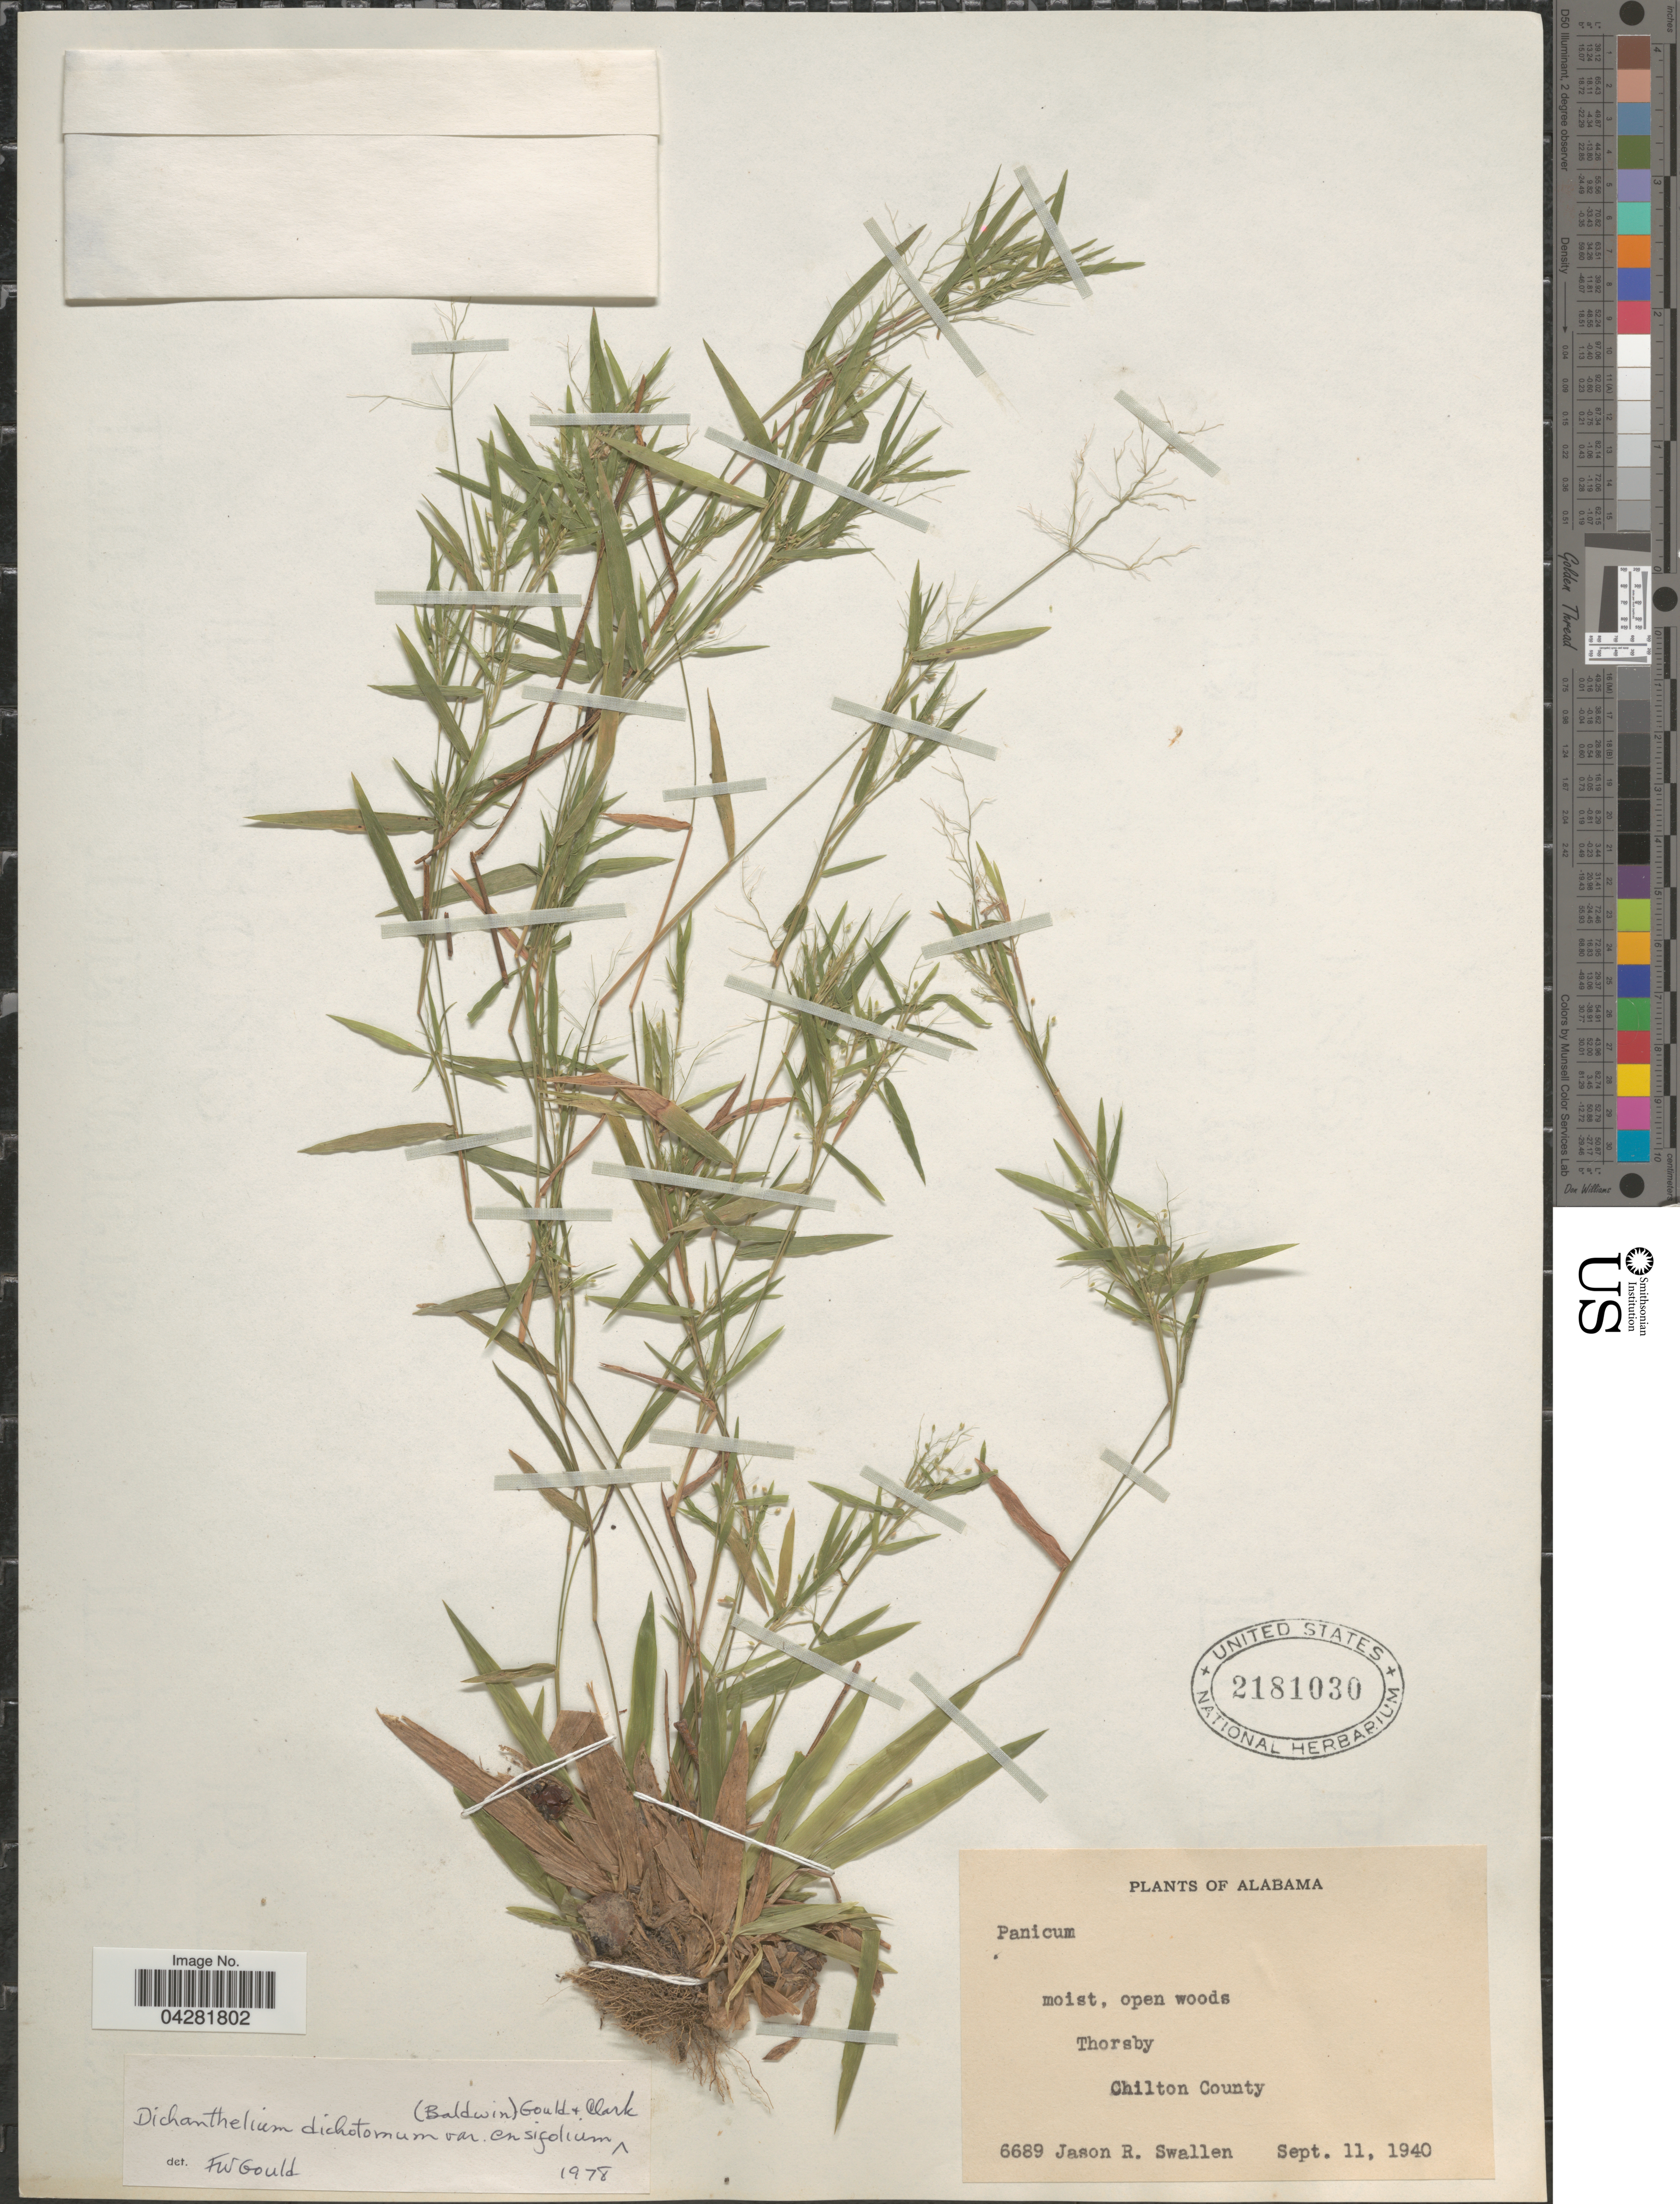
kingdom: Plantae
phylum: Tracheophyta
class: Liliopsida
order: Poales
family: Poaceae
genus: Dichanthelium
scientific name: Dichanthelium ensifolium var. ensifolium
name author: (Baldwin ex Elliot) Gould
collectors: J. R. Swallen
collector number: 6689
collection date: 1940-09-11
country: United States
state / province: Alabama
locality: Thorsby. Chilton County.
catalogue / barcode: US 2181030